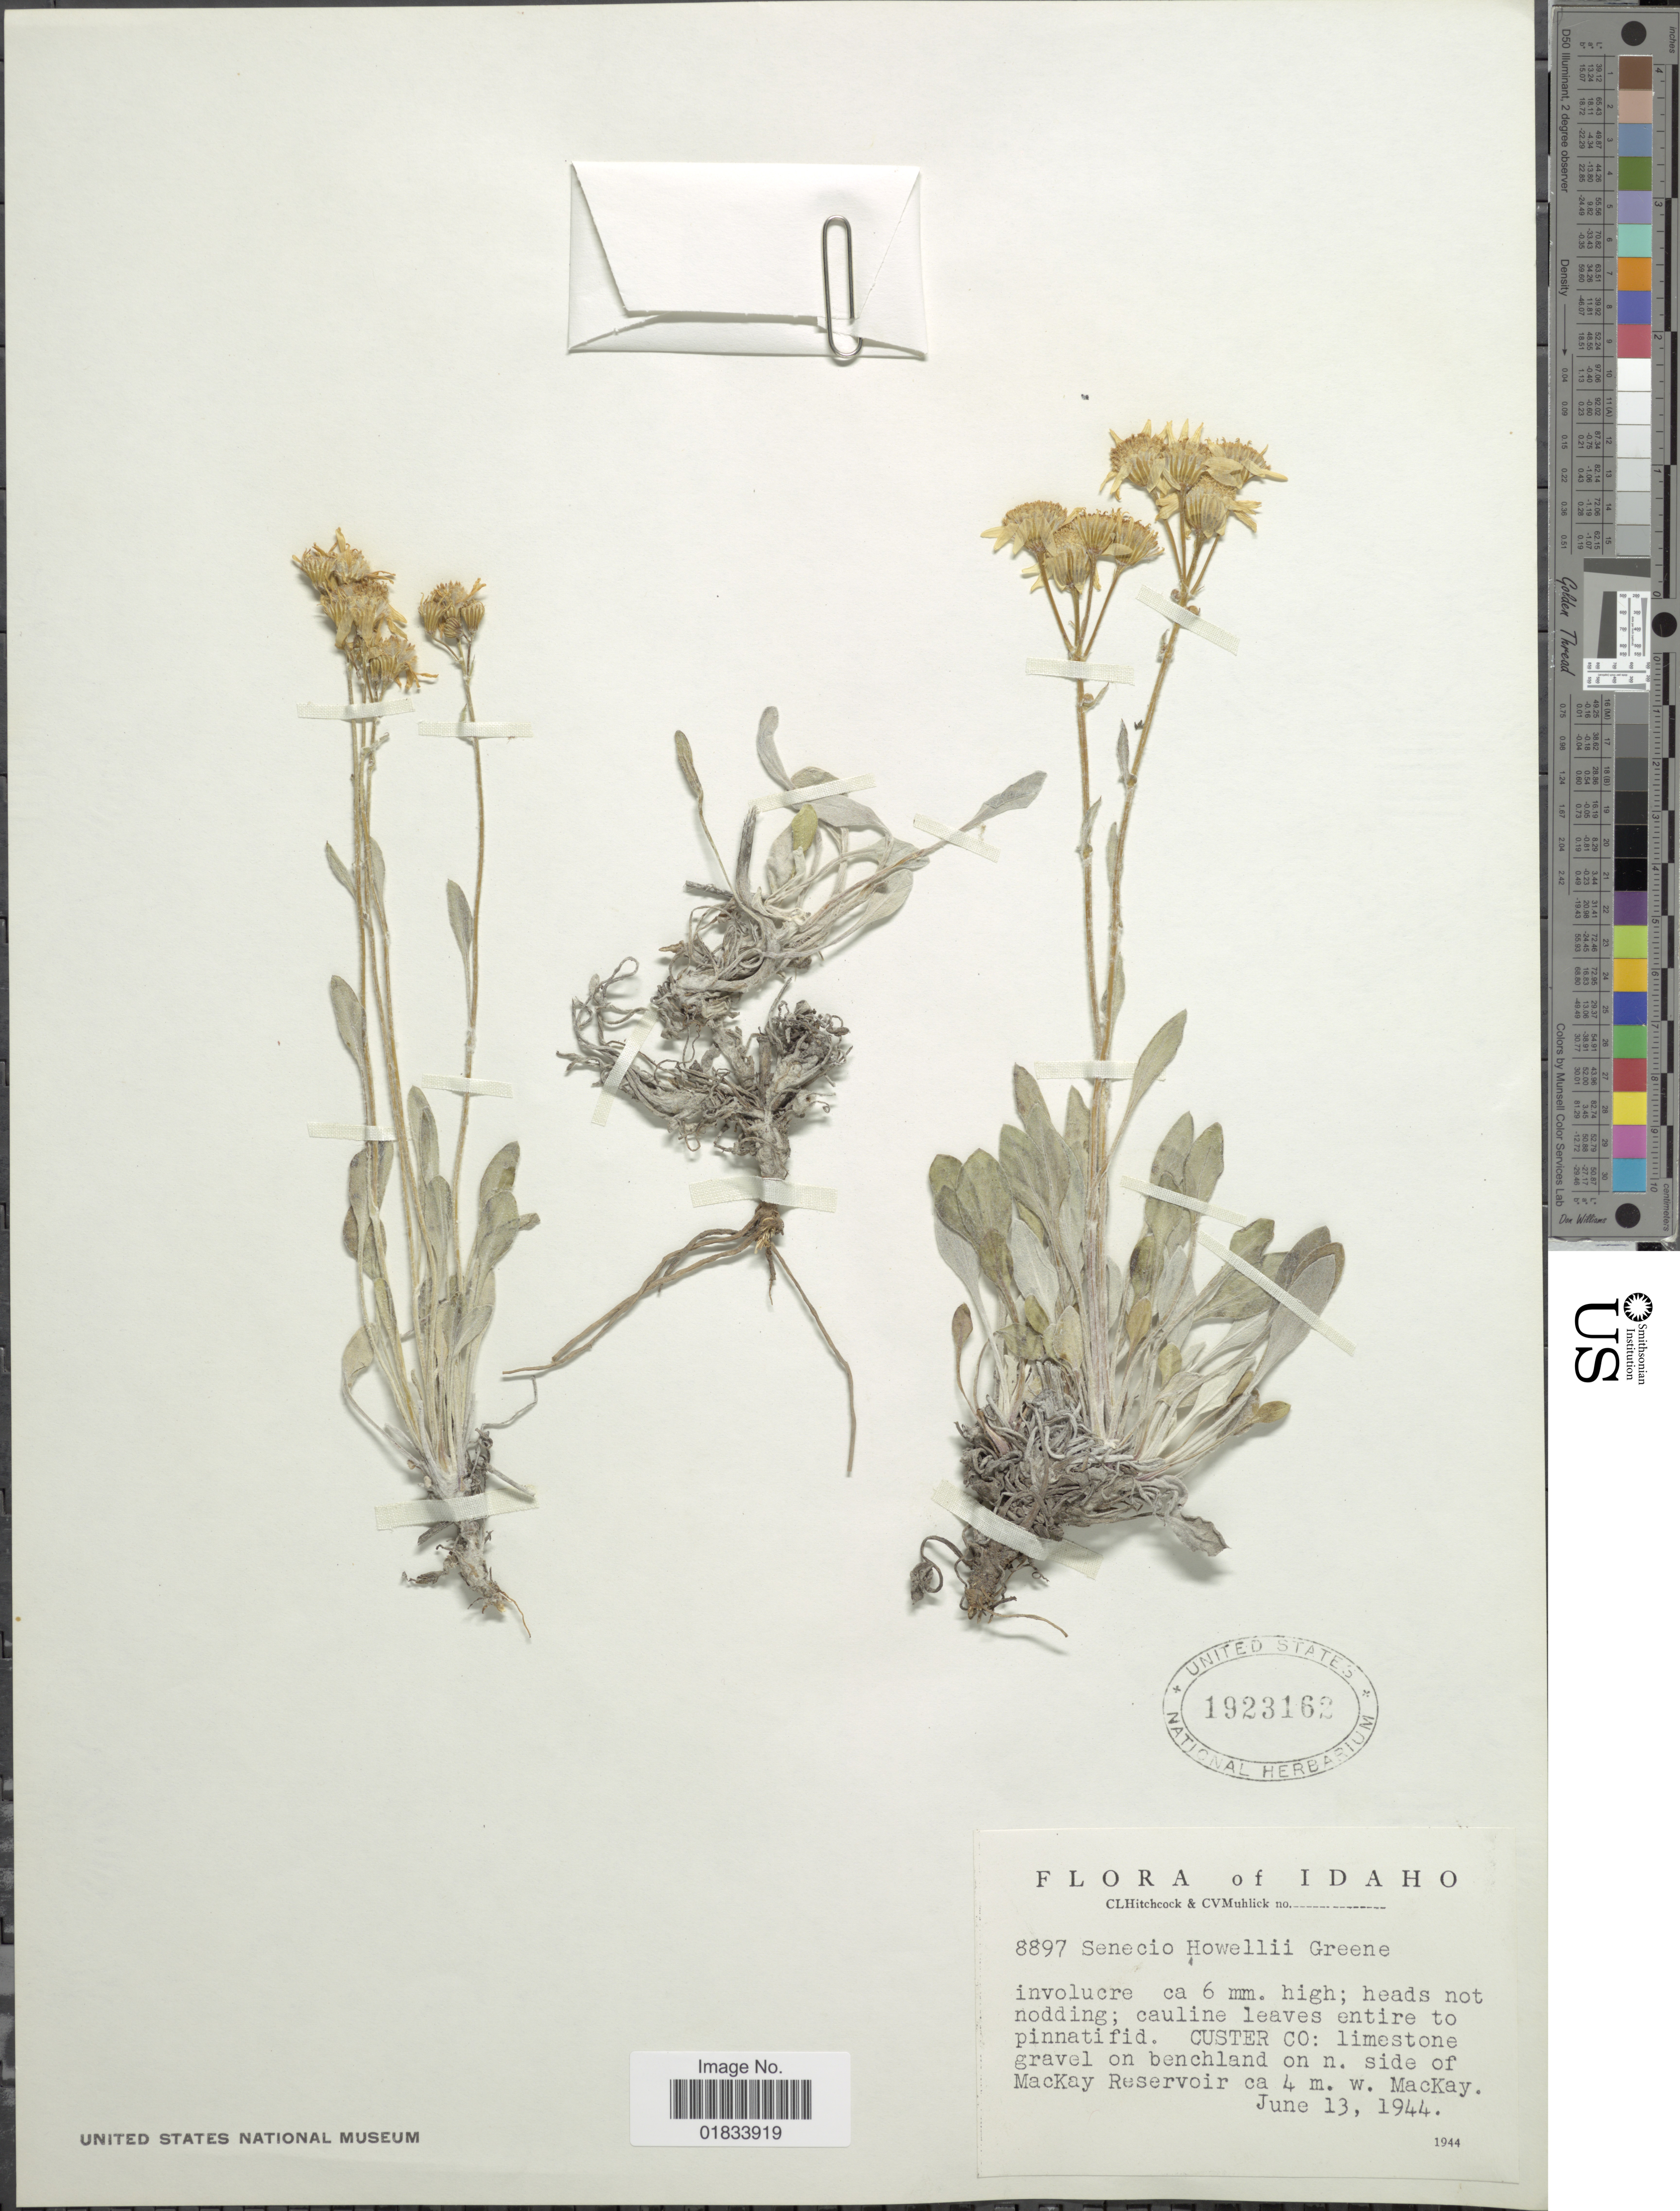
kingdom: Plantae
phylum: Tracheophyta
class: Magnoliopsida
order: Asterales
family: Asteraceae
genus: Packera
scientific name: Packera cana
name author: (Hook.) W.A. Weber & Á. Löve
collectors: C. L. Hitchcock & C. V. Muhlick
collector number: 8897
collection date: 1944-06-13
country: United States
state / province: Idaho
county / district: Custer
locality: limestone gravel on benchland on n. side of MacKay Reservoir ca 4 m.w. MacKay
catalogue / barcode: US 1923162